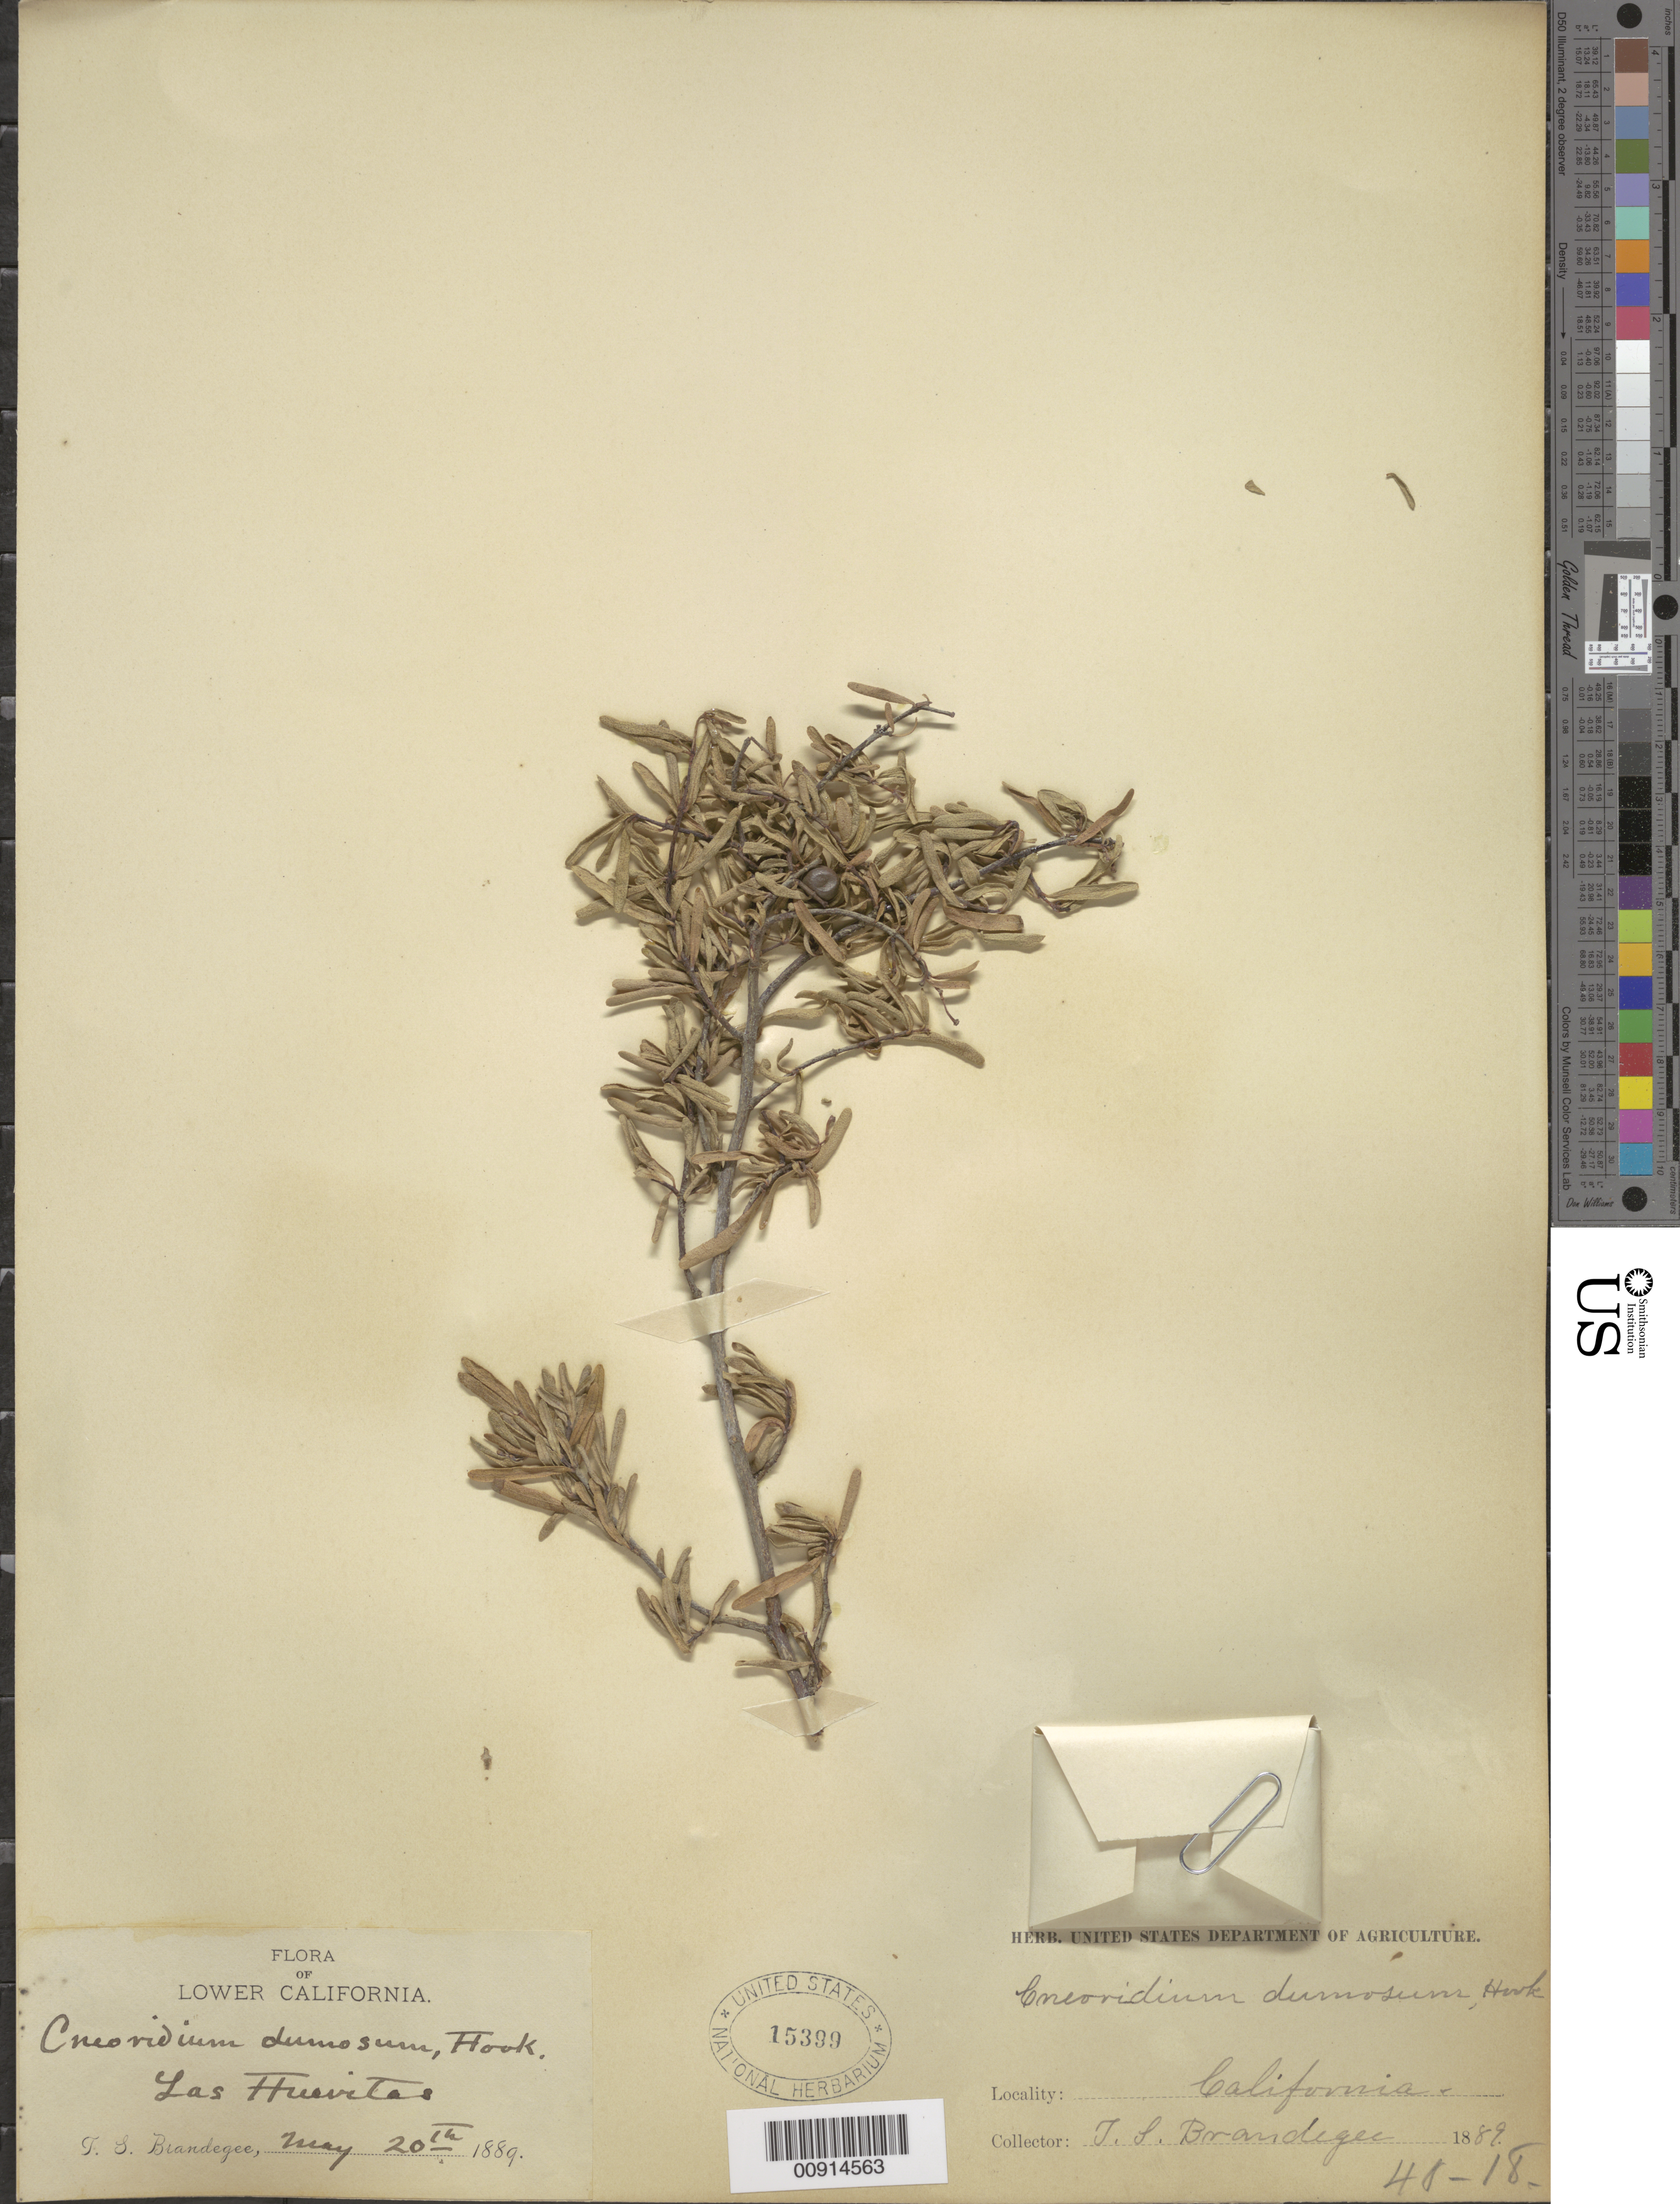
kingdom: Plantae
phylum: Tracheophyta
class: Magnoliopsida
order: Sapindales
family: Rutaceae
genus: Cneoridium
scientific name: Cneoridium dumosum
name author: (Nutt. ex Torr. & A. Gray) Hook. f. ex Baill.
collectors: T. S. Brandegee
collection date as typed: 20 May 1889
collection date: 1889-05-20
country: Mexico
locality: Las Huevitas, Lower California.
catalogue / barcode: US 15399